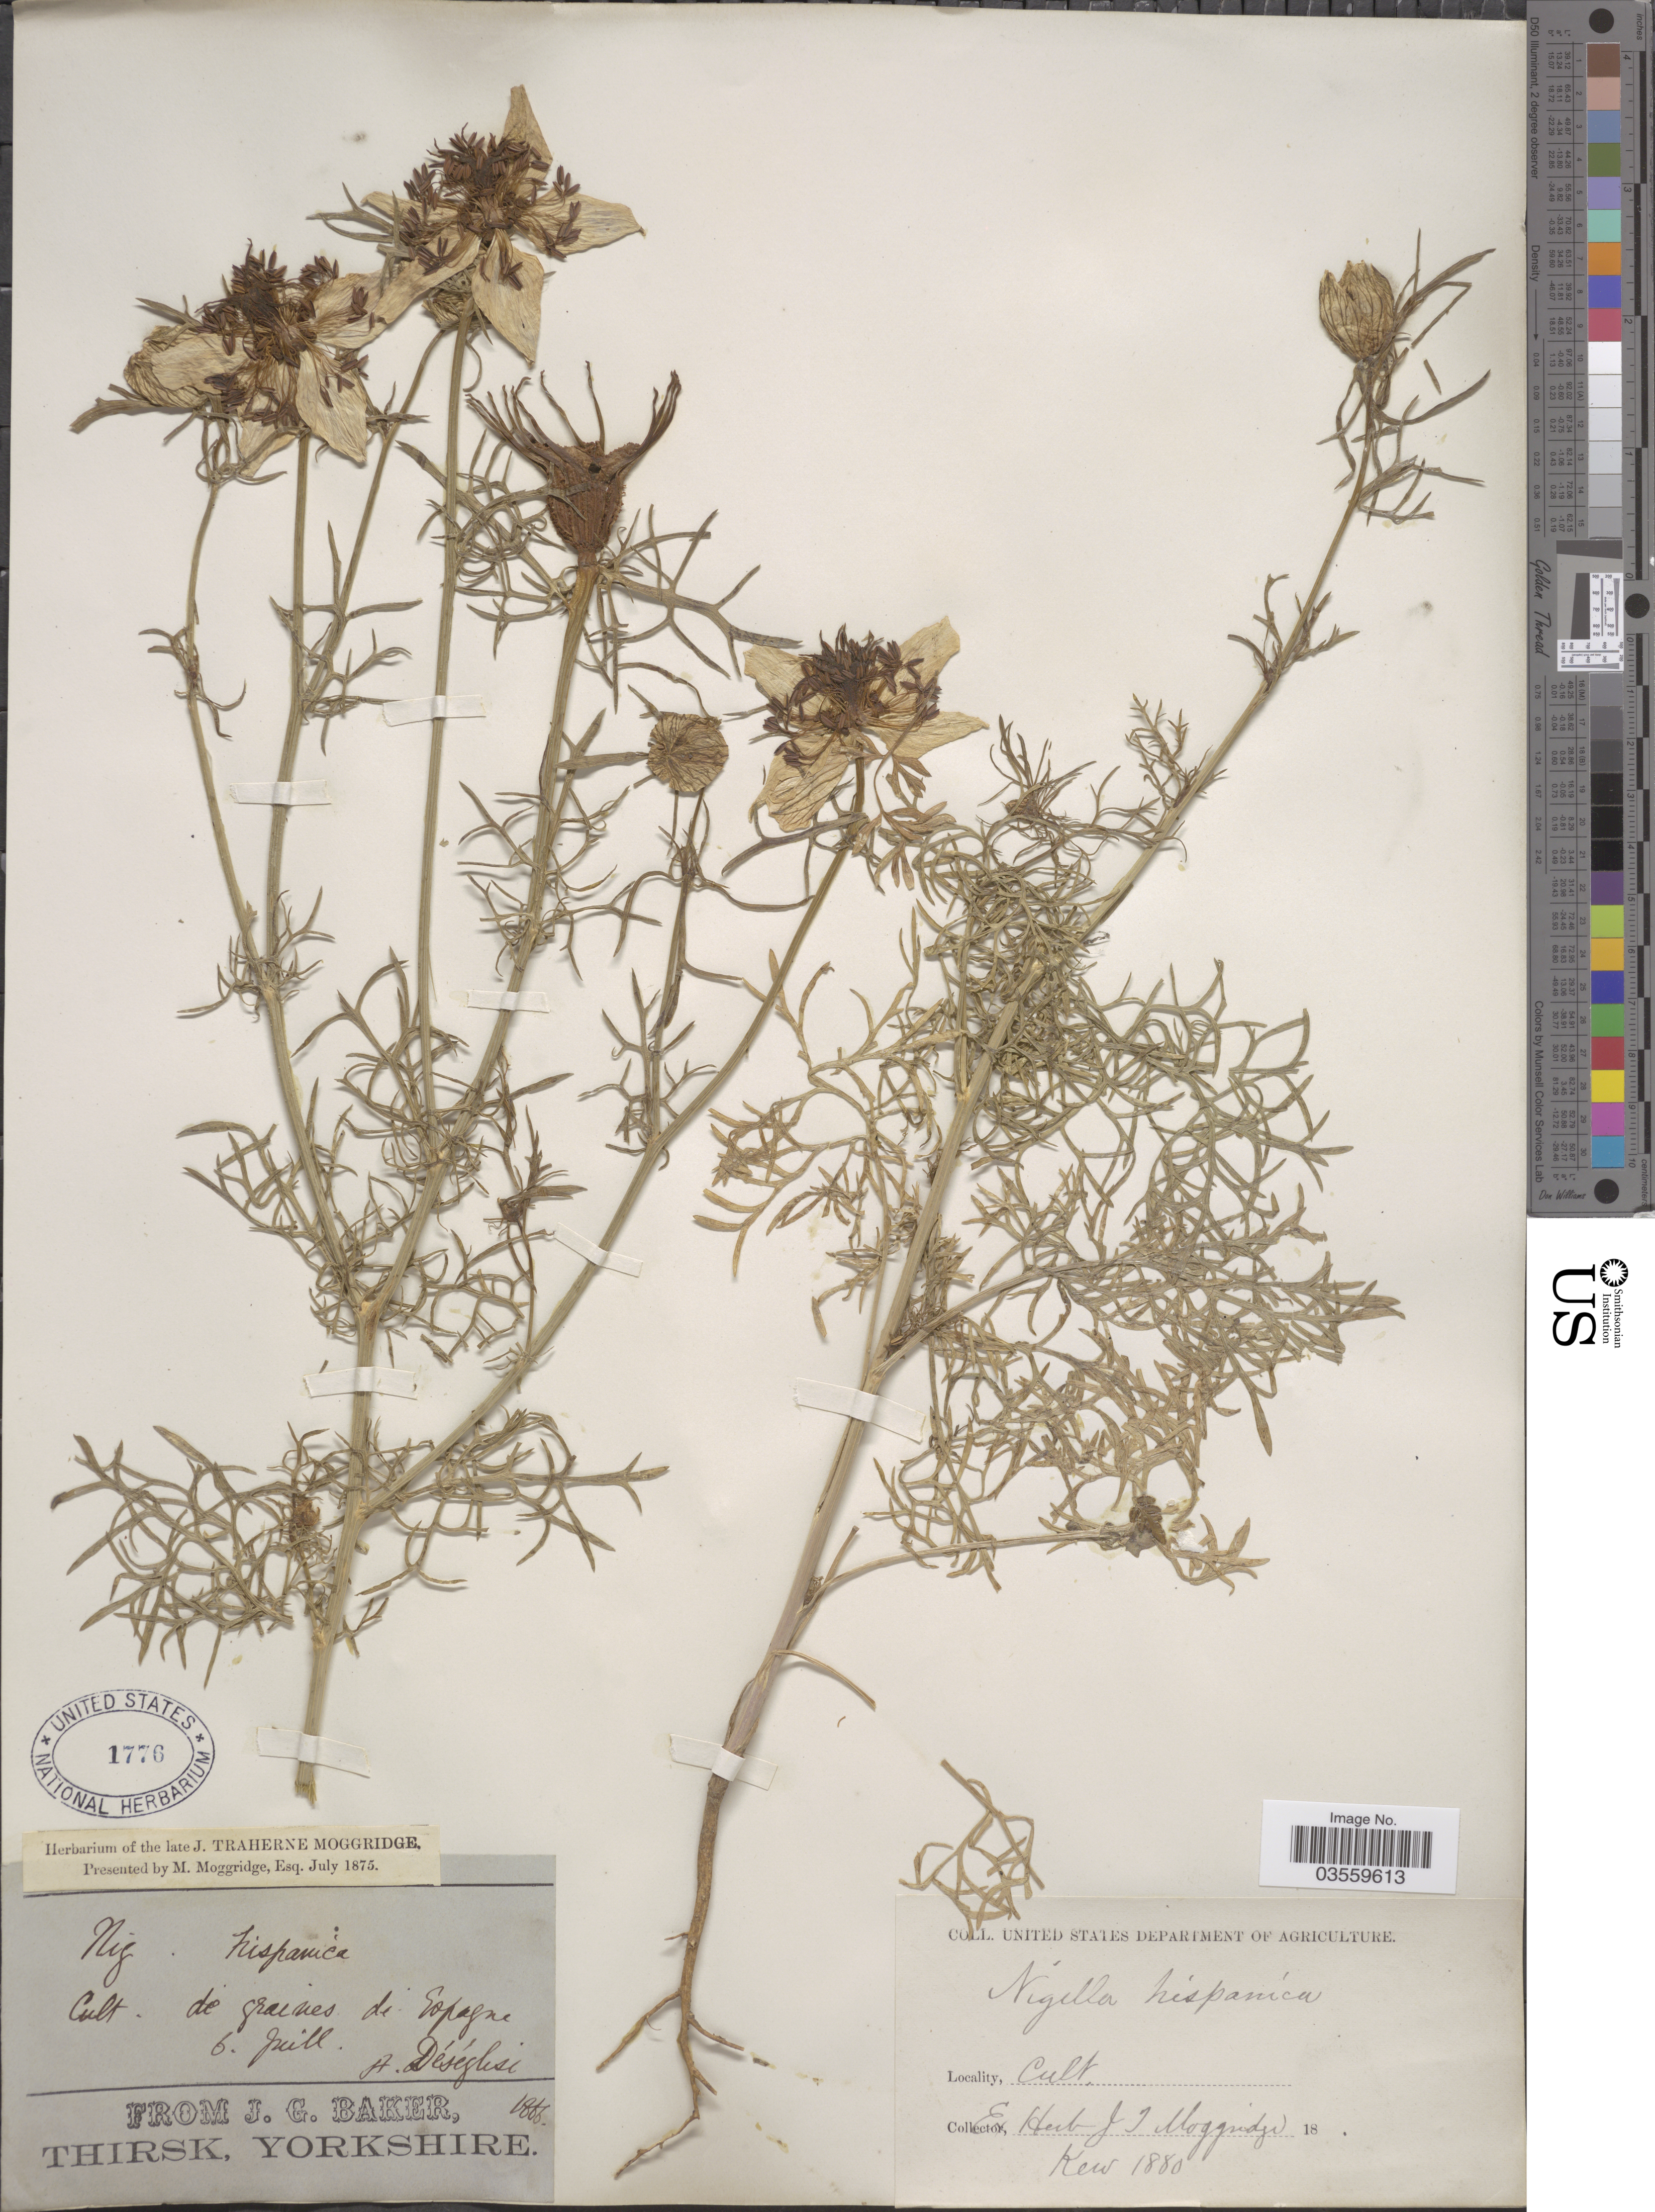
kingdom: Plantae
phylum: Tracheophyta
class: Magnoliopsida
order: Ranunculales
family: Ranunculaceae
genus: Nigella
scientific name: Nigella hispanica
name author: L.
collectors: A. Deseglise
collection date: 1866-07-06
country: Spain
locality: De graines de Espagne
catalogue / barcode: US 1776